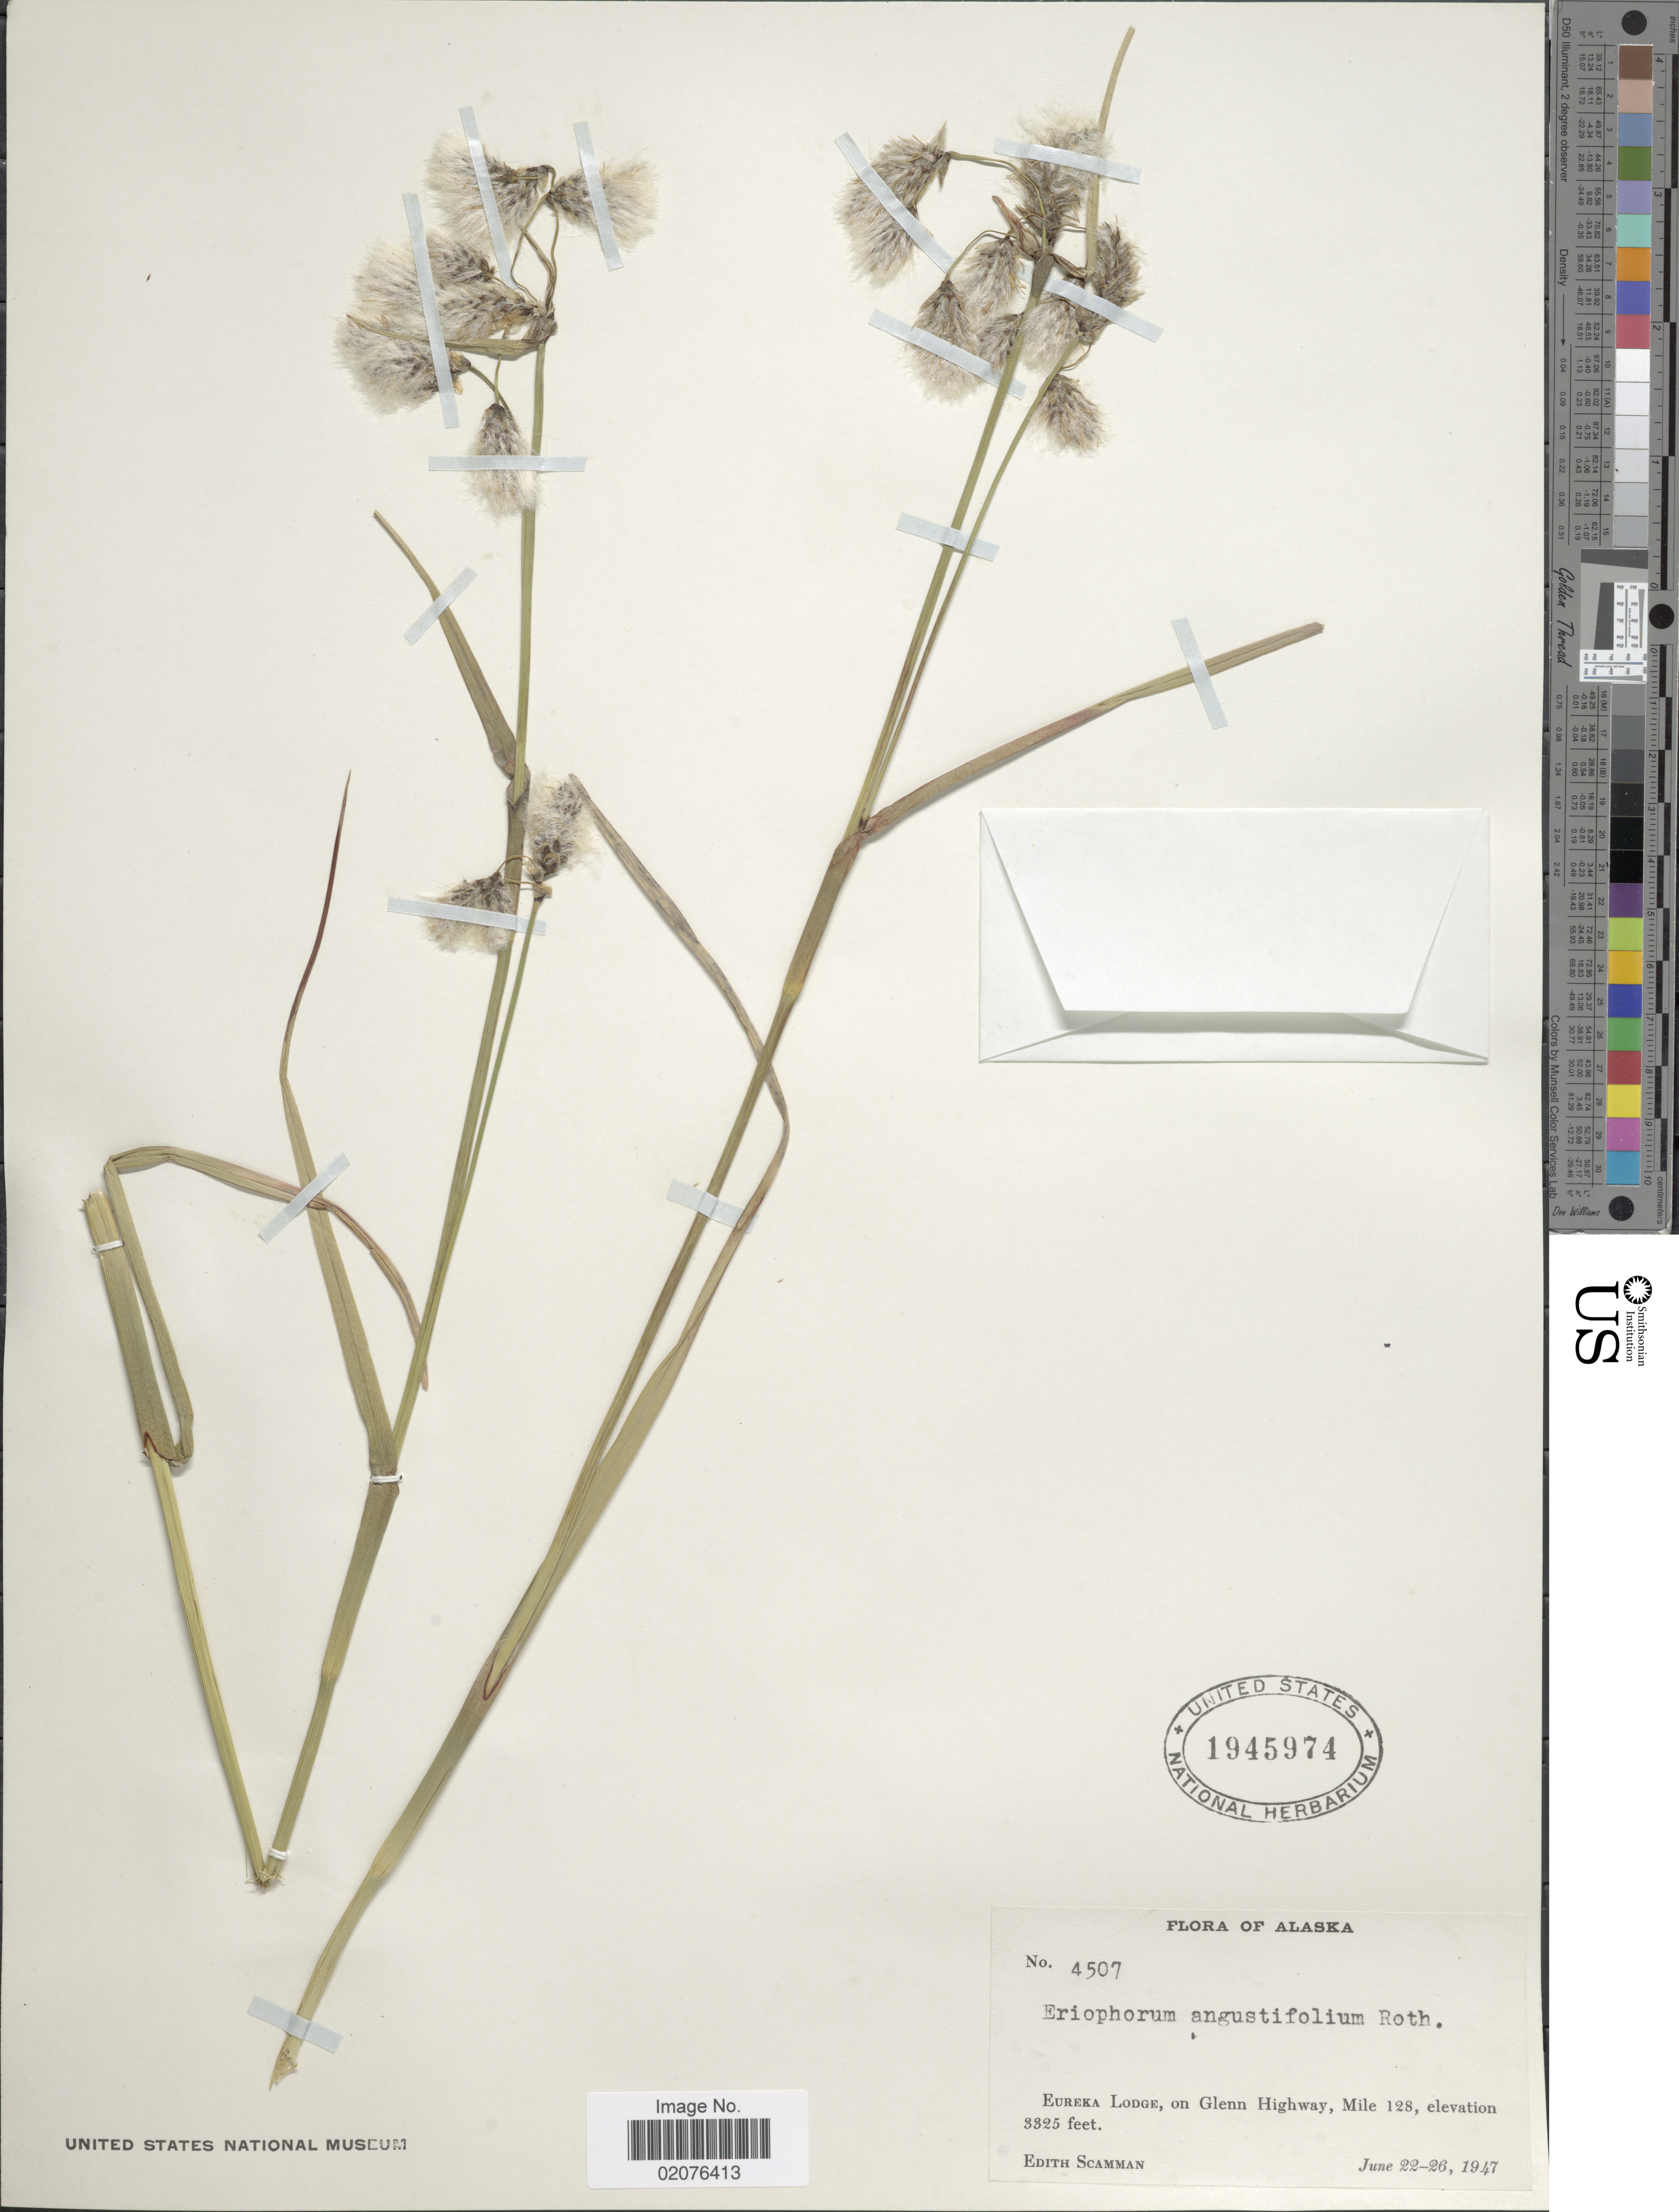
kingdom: Plantae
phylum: Tracheophyta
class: Liliopsida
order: Poales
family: Cyperaceae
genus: Eriophorum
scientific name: Eriophorum angustifolium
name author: Honck.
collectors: E. Scamman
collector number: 4507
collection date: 1947-06-22/1947-06-26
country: United States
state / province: Alaska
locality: Wureka Lodge, on Glenn Highway, Mile 128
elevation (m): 1013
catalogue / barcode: US 1945974